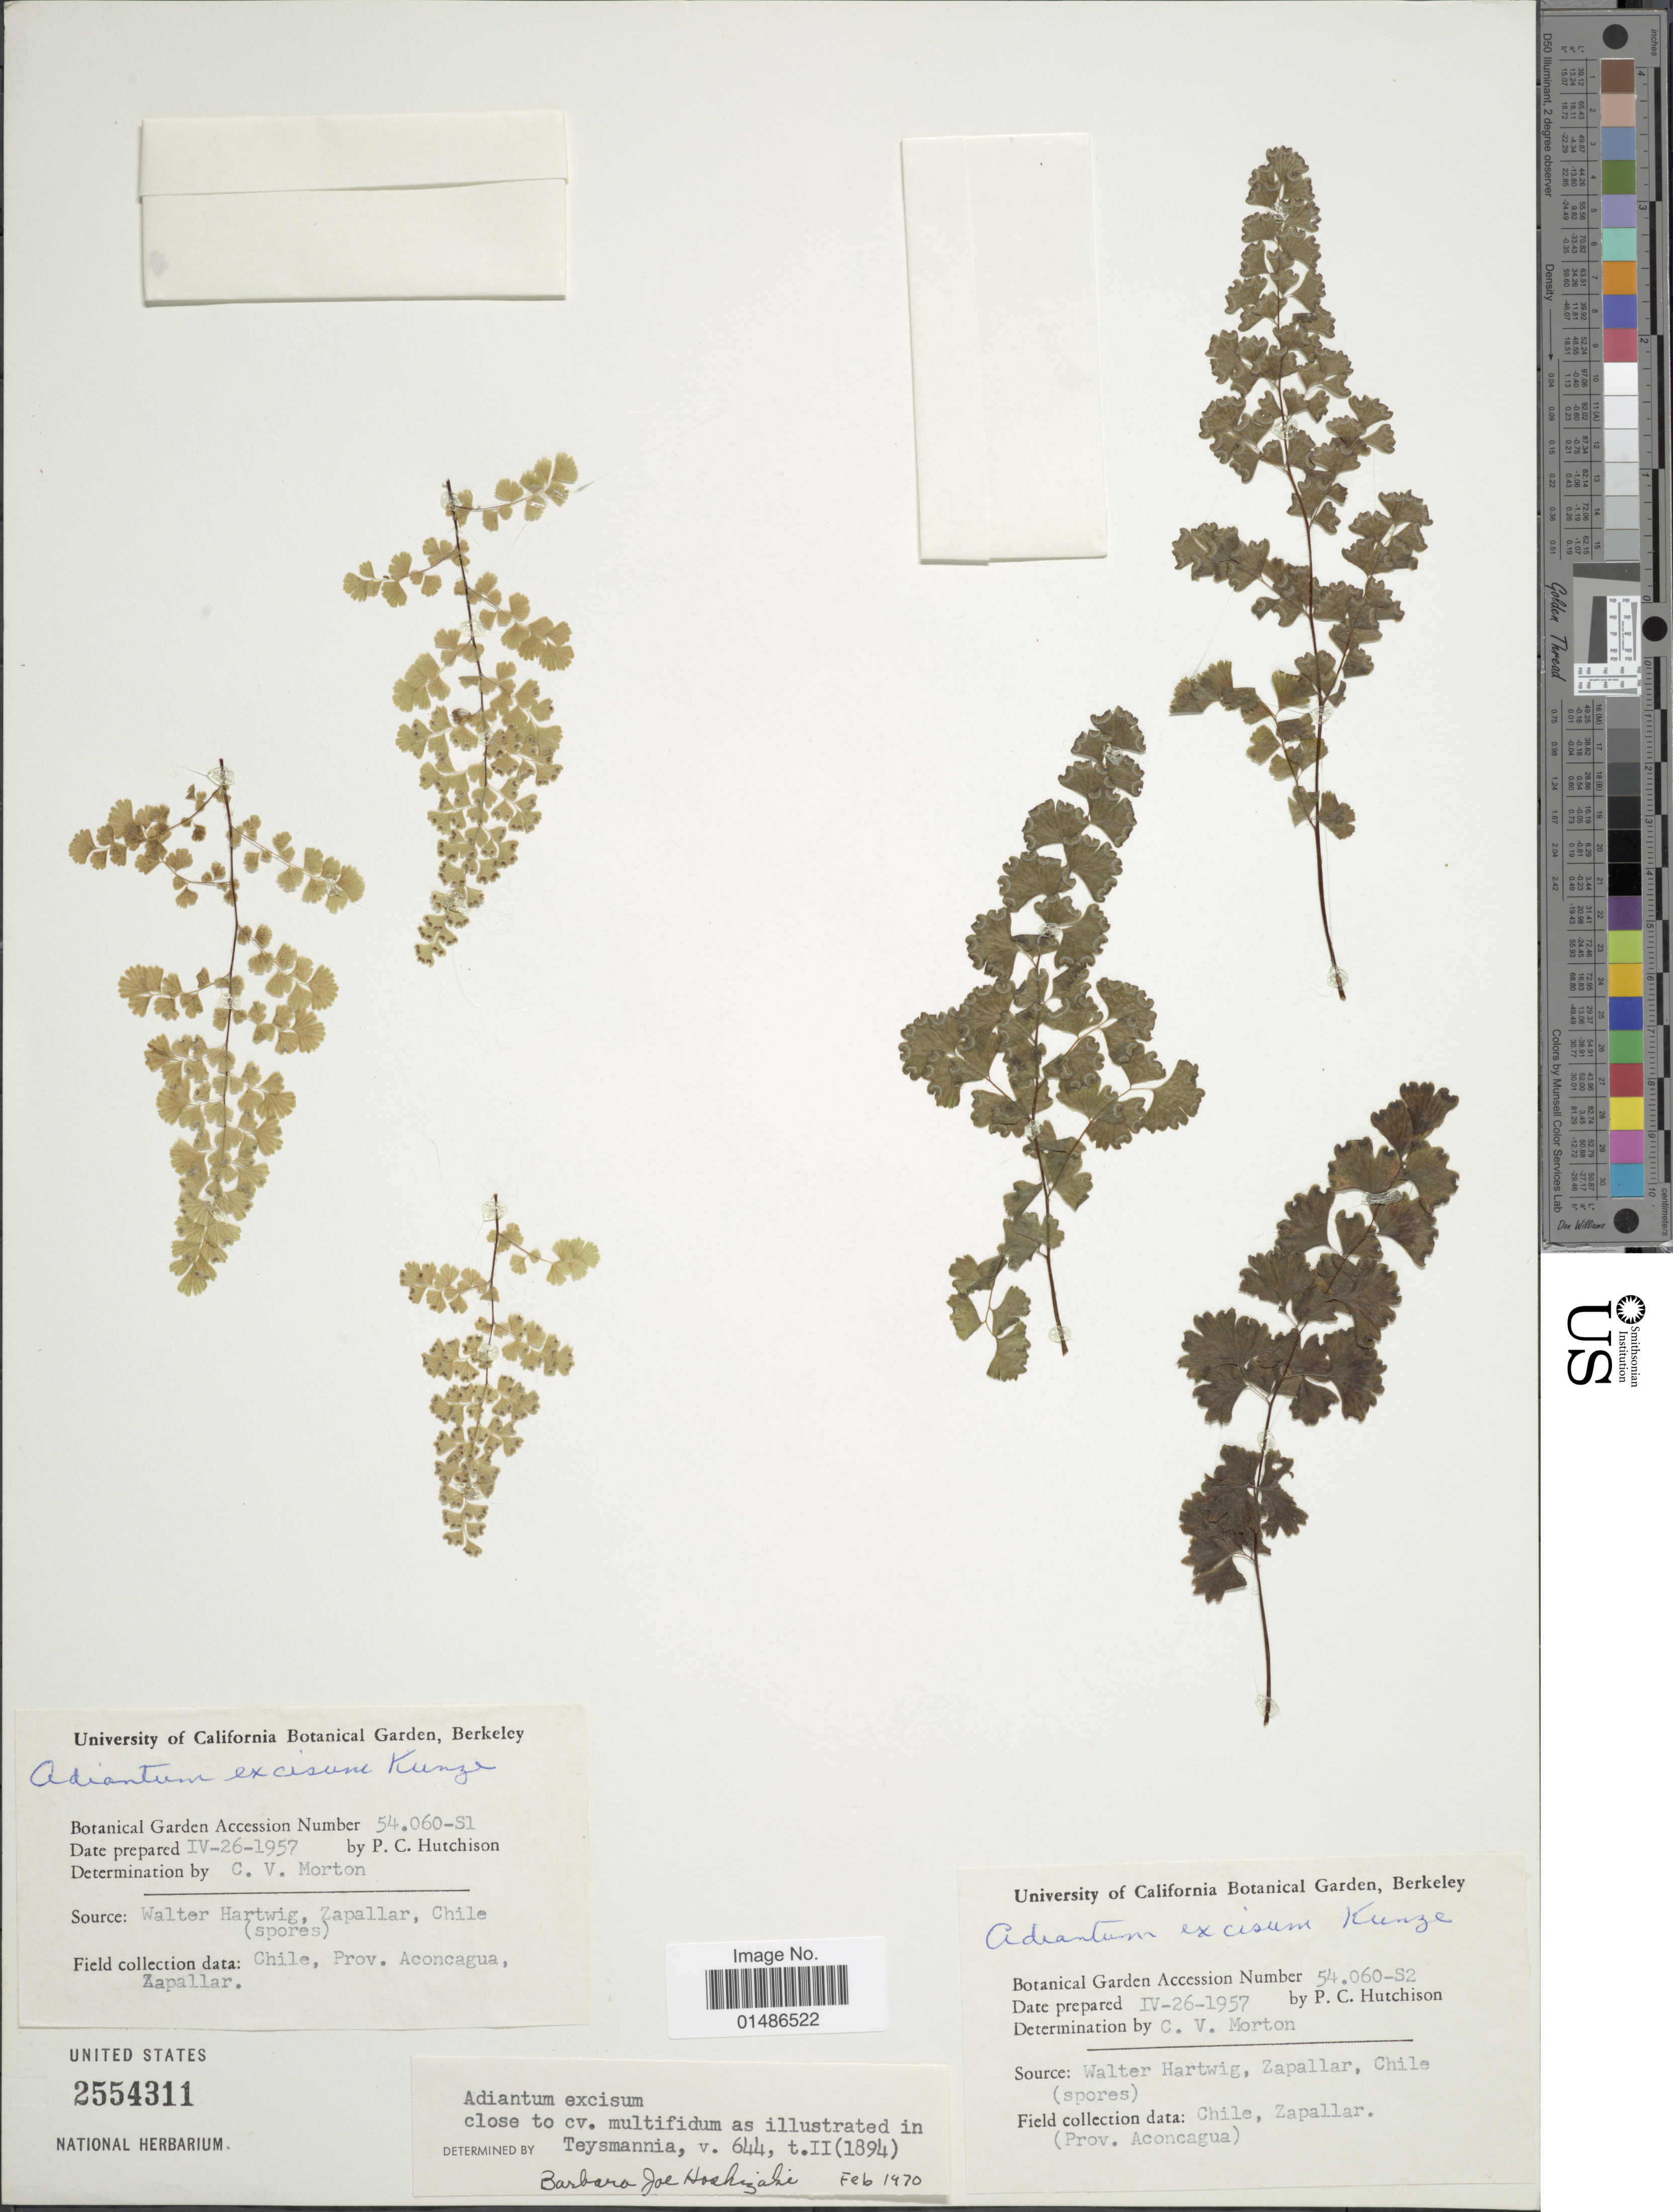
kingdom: Plantae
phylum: Tracheophyta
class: Polypodiopsida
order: Polypodiales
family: Pteridaceae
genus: Adiantum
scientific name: Adiantum excisum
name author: Kunze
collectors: P. C. Hutchison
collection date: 1957-04-26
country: United States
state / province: California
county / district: Alameda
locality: University of California Botanical Garden, Berkeley.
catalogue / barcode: US 2554311